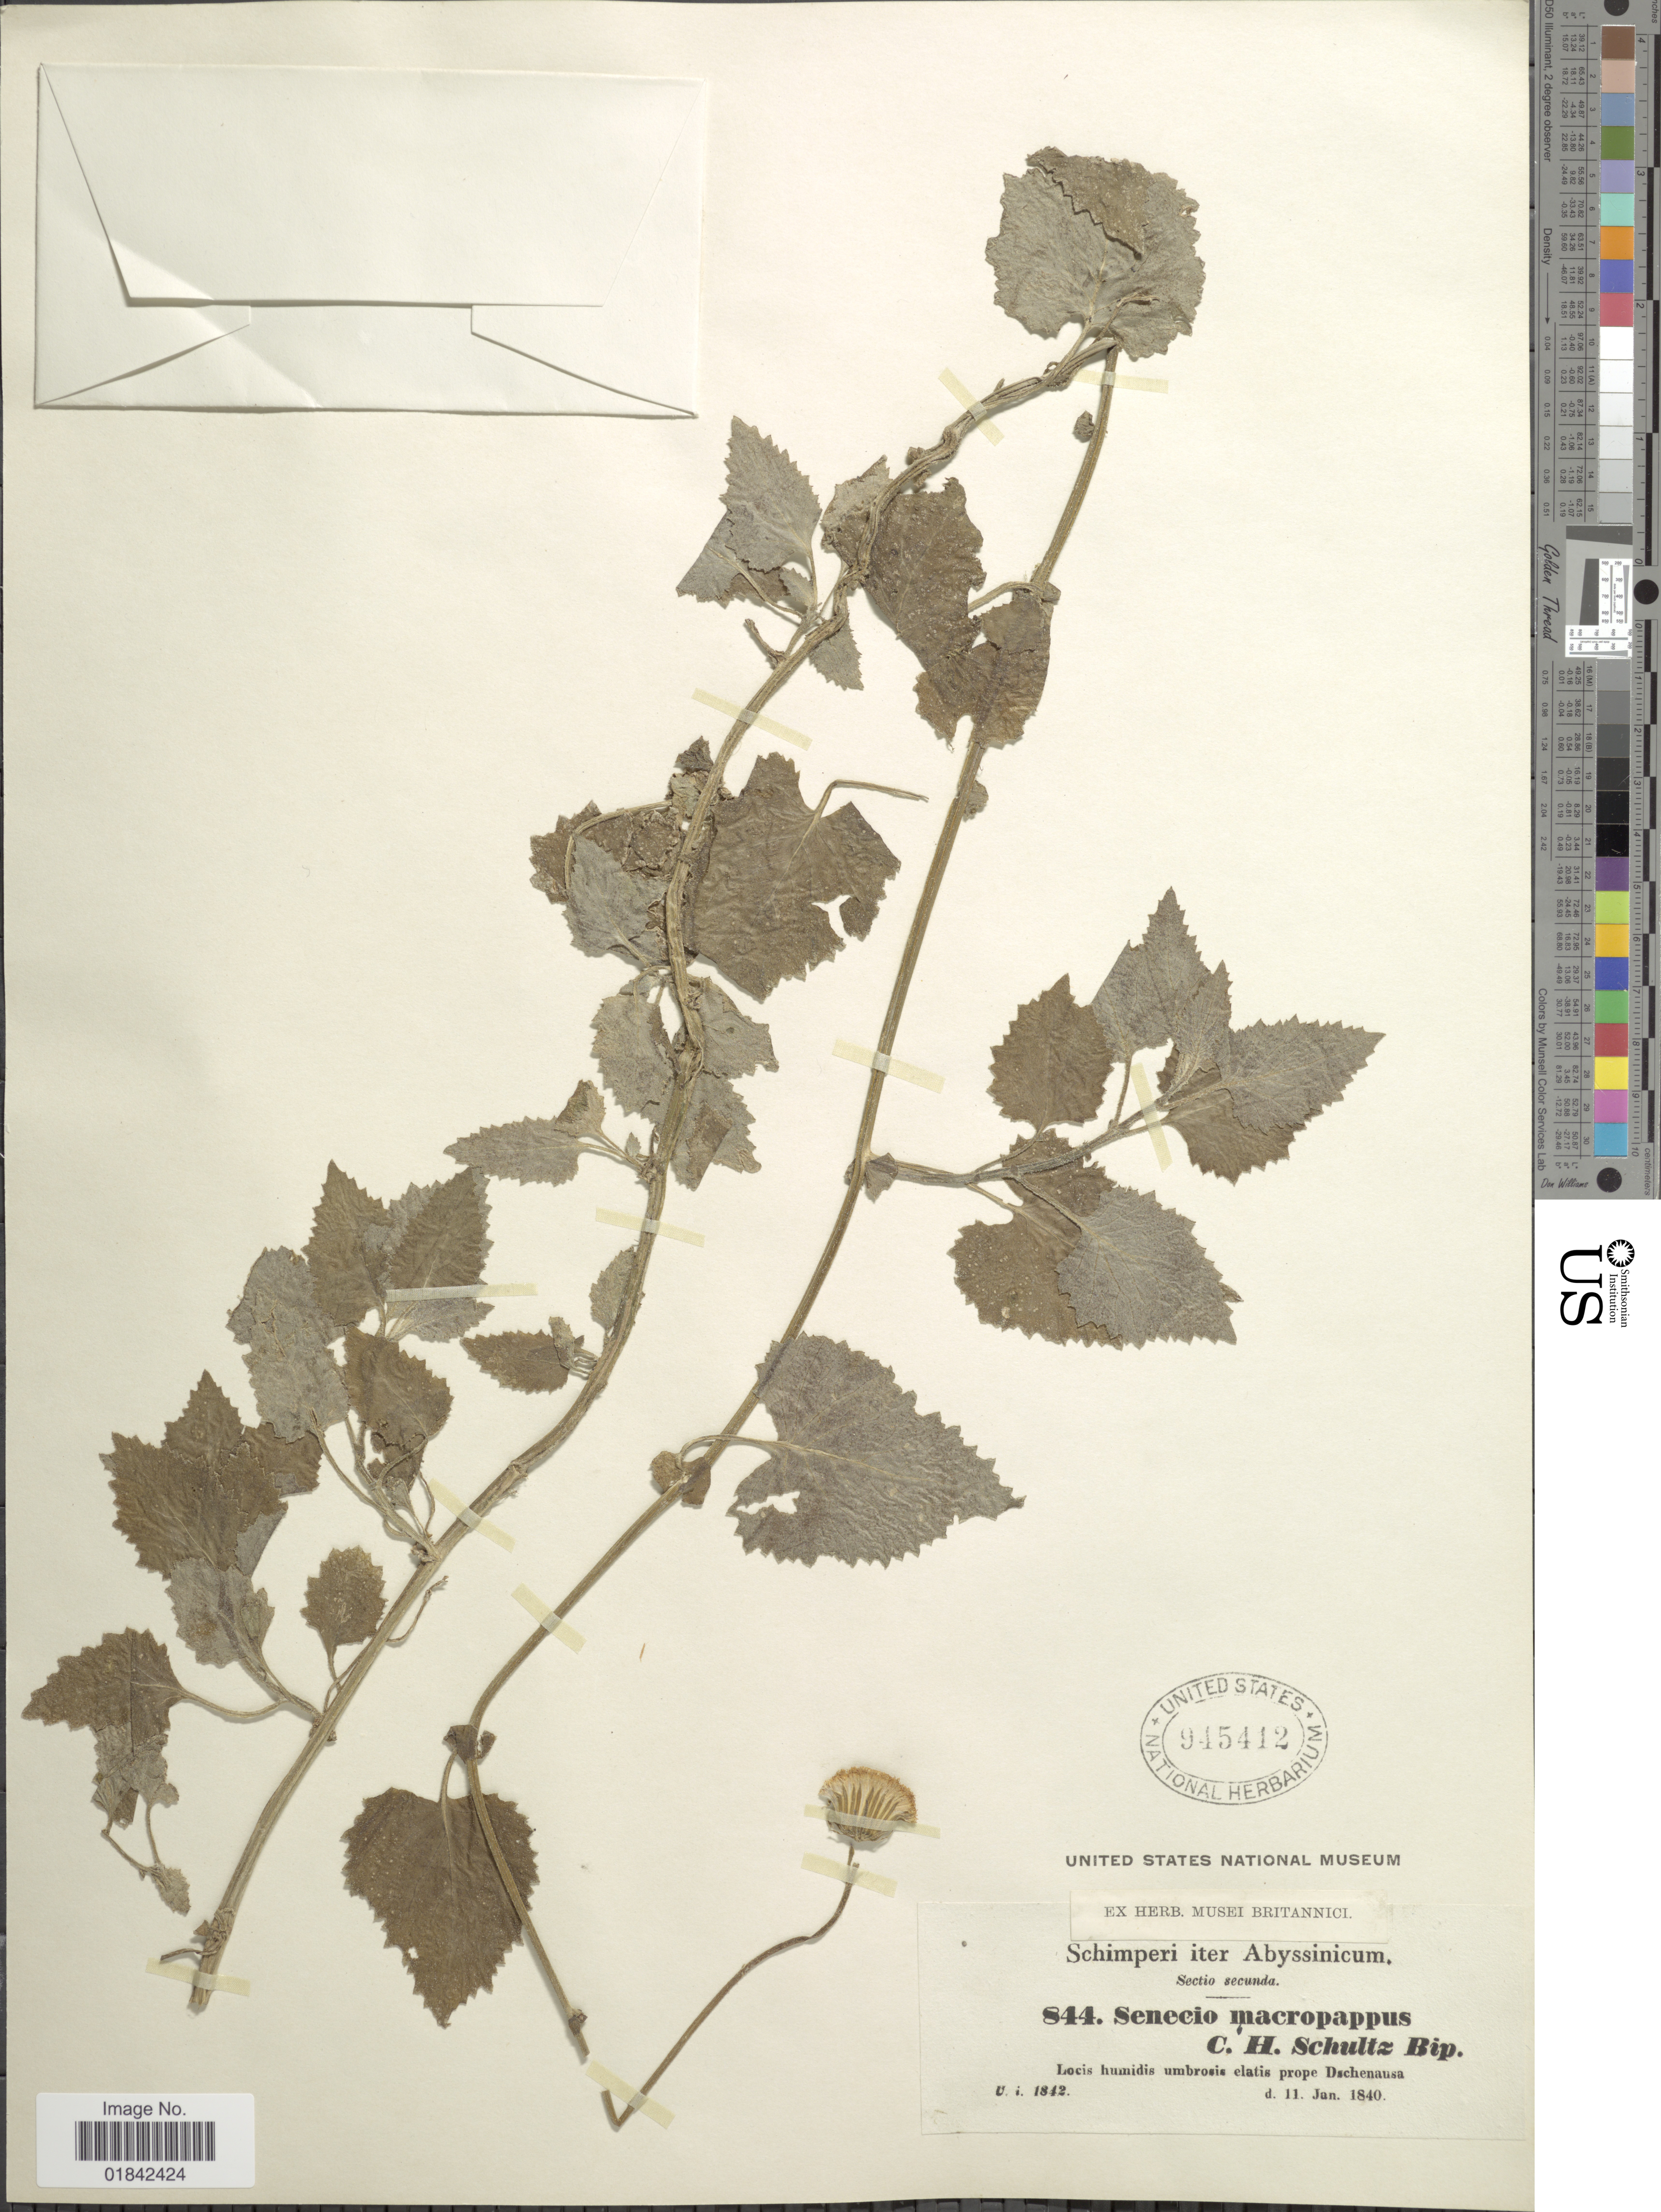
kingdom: Plantae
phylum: Tracheophyta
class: Magnoliopsida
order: Asterales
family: Asteraceae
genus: Senecio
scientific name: Senecio macropappus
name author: Sch. Bip.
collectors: C. H. Schultz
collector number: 844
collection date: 1840-01-11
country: Eritrea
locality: Locis humidis umbrosis clatis prope Dschenausa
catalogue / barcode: US 945412